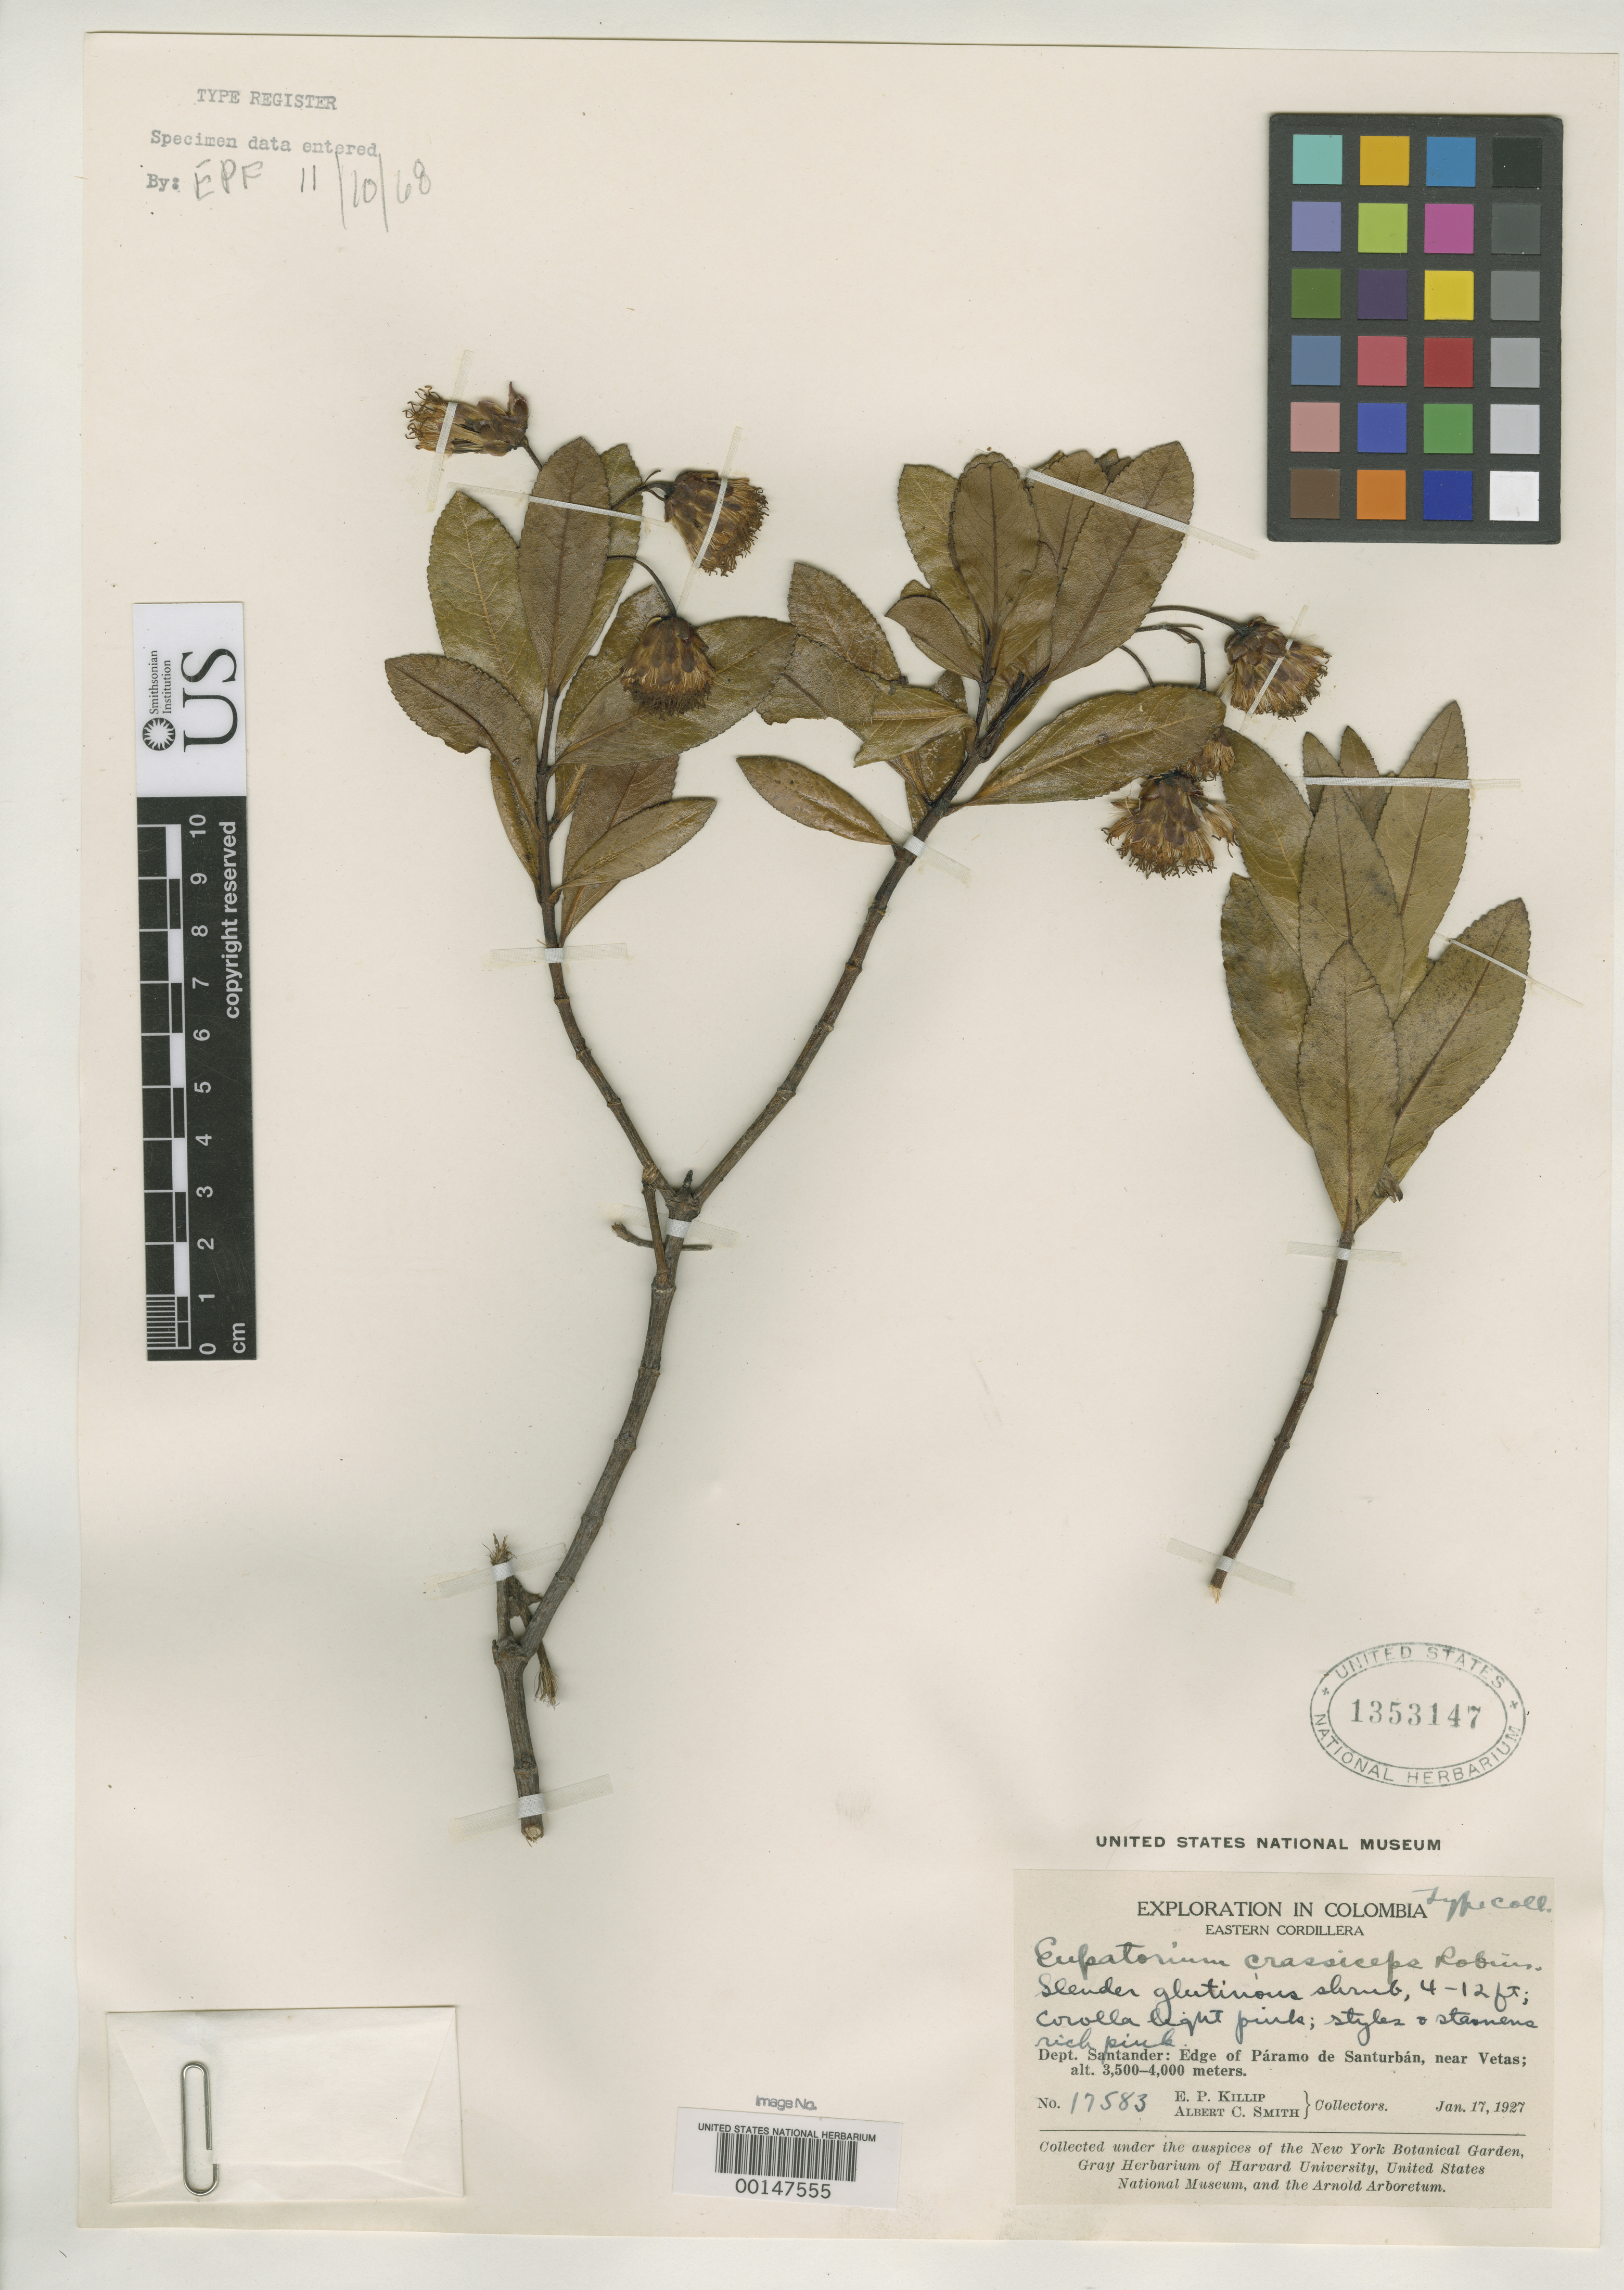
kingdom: Plantae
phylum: Tracheophyta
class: Magnoliopsida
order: Asterales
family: Asteraceae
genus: Eupatorium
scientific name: Eupatorium crassiceps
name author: B.L. Rob.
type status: Isotype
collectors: E. P. Killip & A. C. Smith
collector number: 17583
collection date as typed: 17 Jan 1927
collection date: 1927-01-17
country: Colombia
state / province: Santander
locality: Páramo de San Turban; near Vetas.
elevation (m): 3500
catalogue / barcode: US 1353147